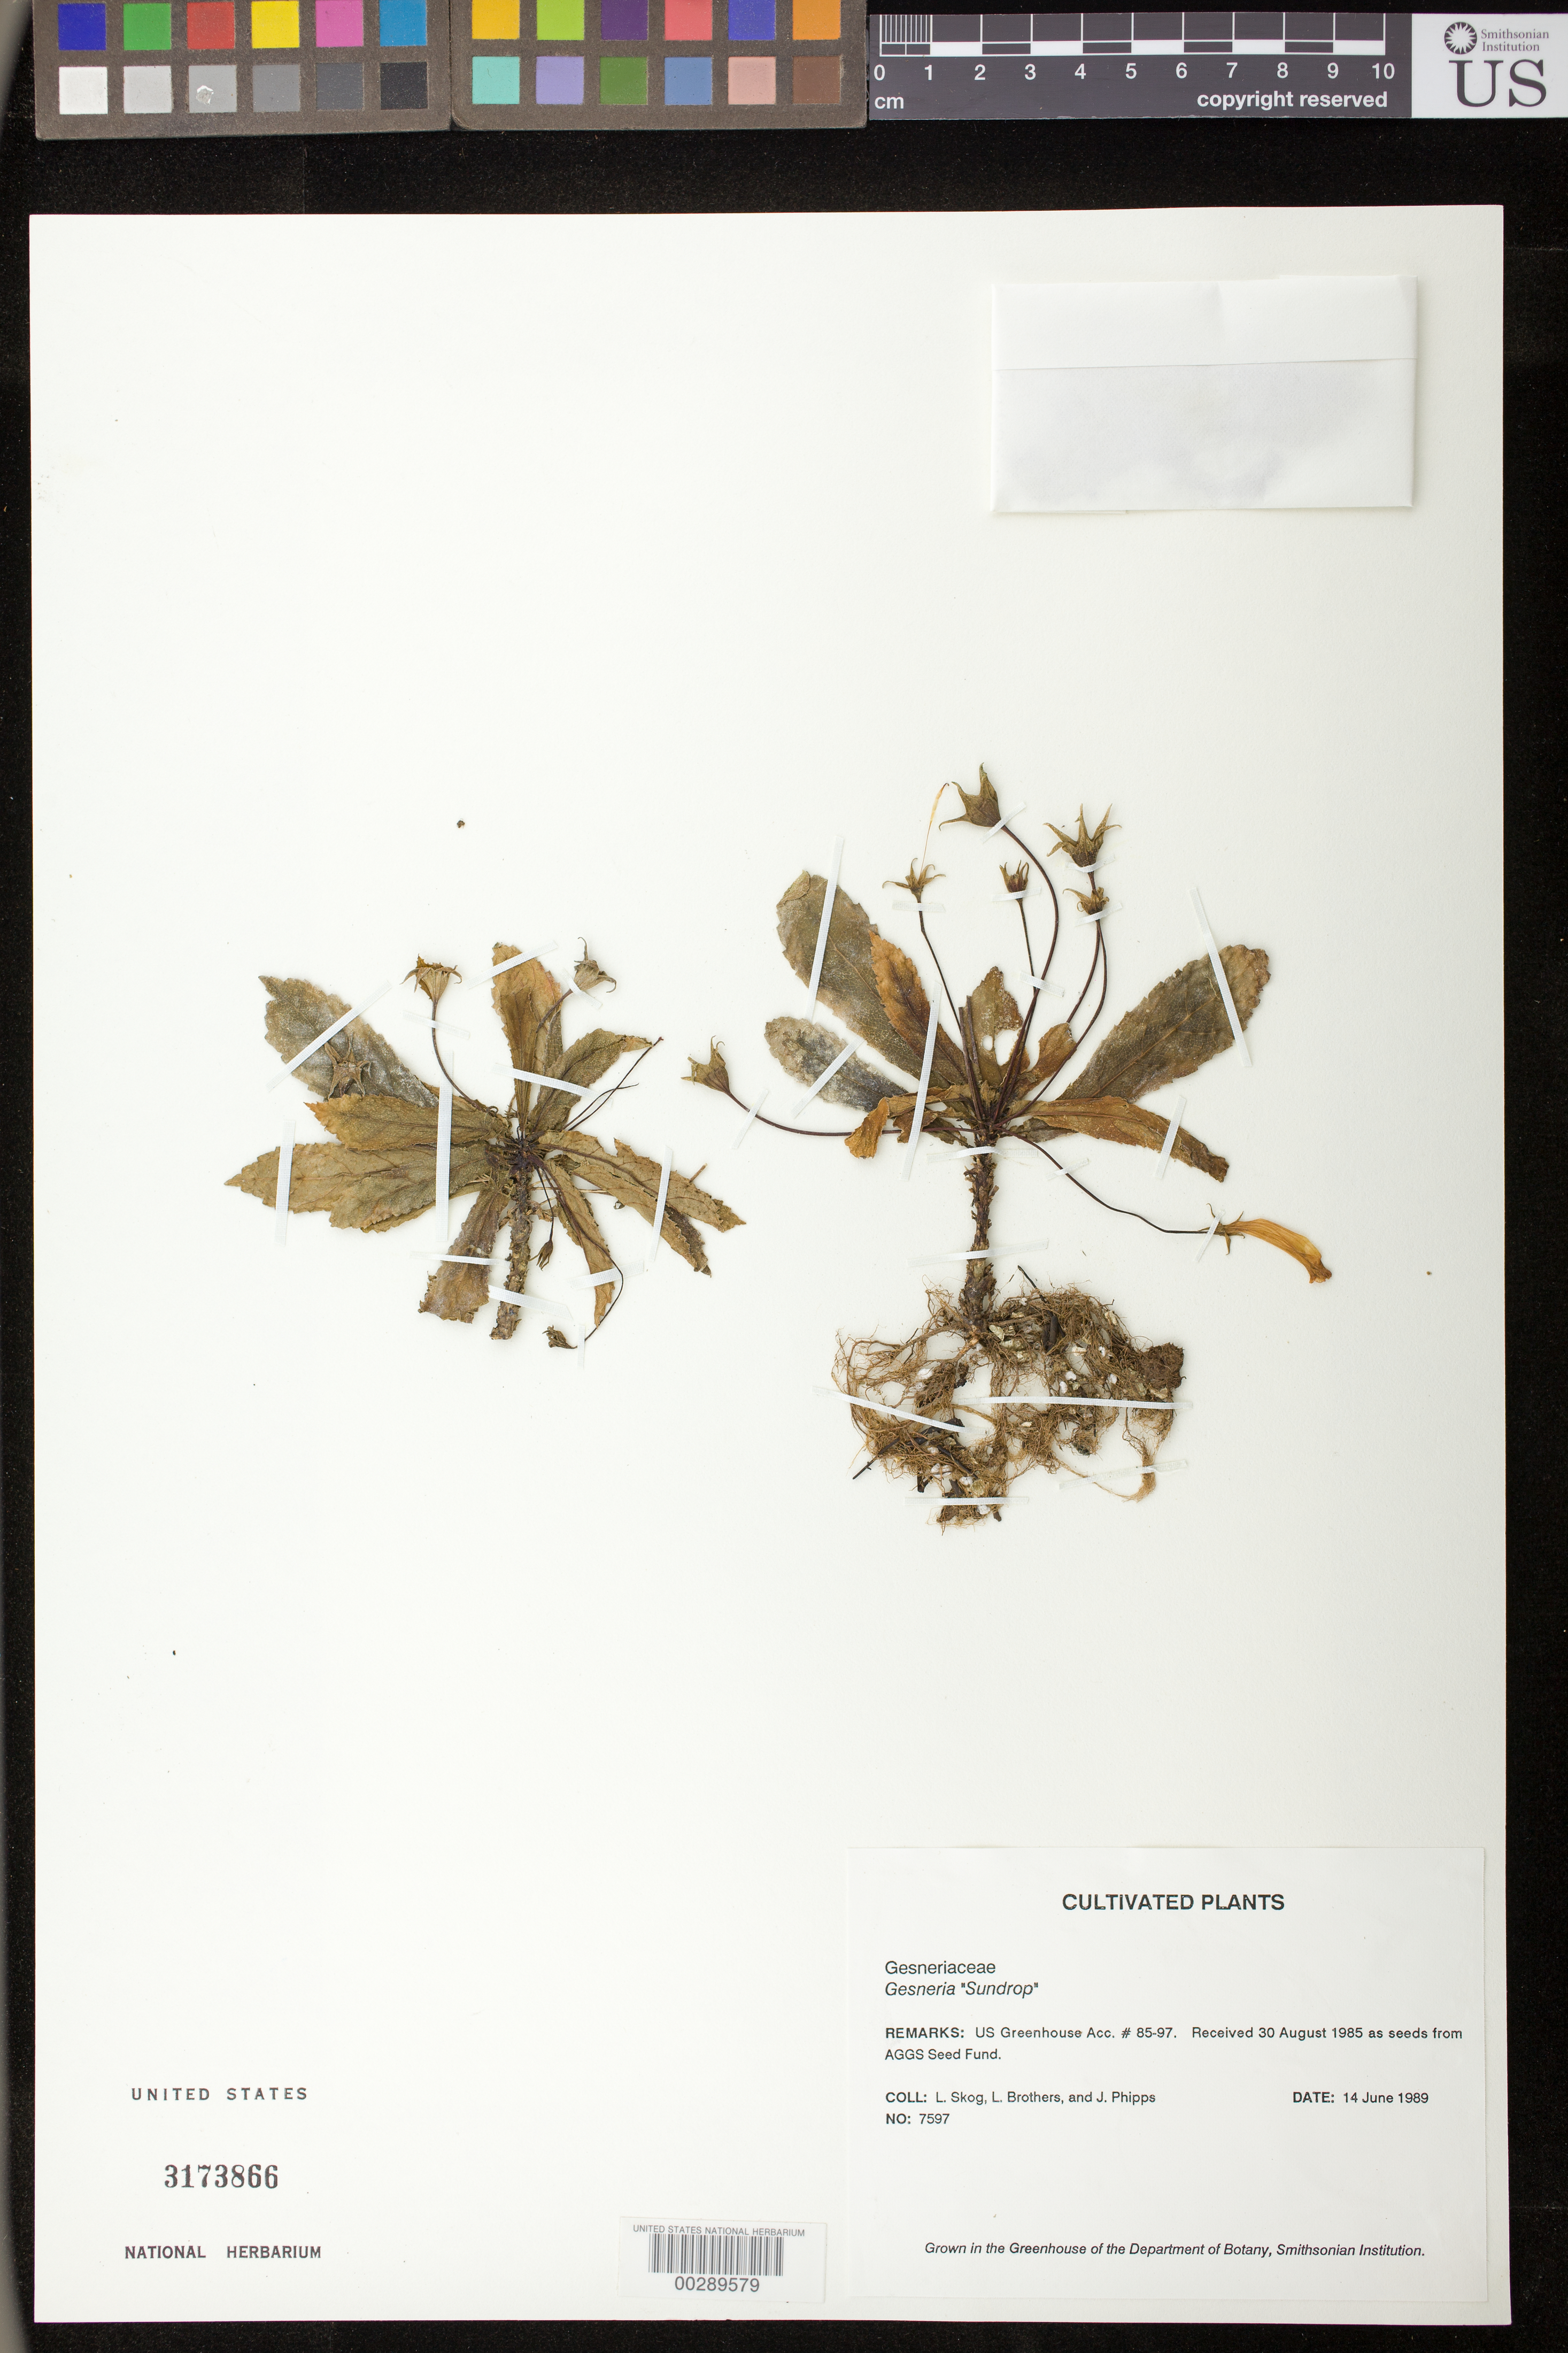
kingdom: Plantae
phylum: Tracheophyta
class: Magnoliopsida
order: Lamiales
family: Gesneriaceae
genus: Gesneria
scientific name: Gesneria 'Sundrop'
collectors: L. E. Skog, L. E. Brothers & J. Phipps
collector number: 7597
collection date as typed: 14 Jun 1989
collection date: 1989-06-14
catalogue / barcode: US 3173866